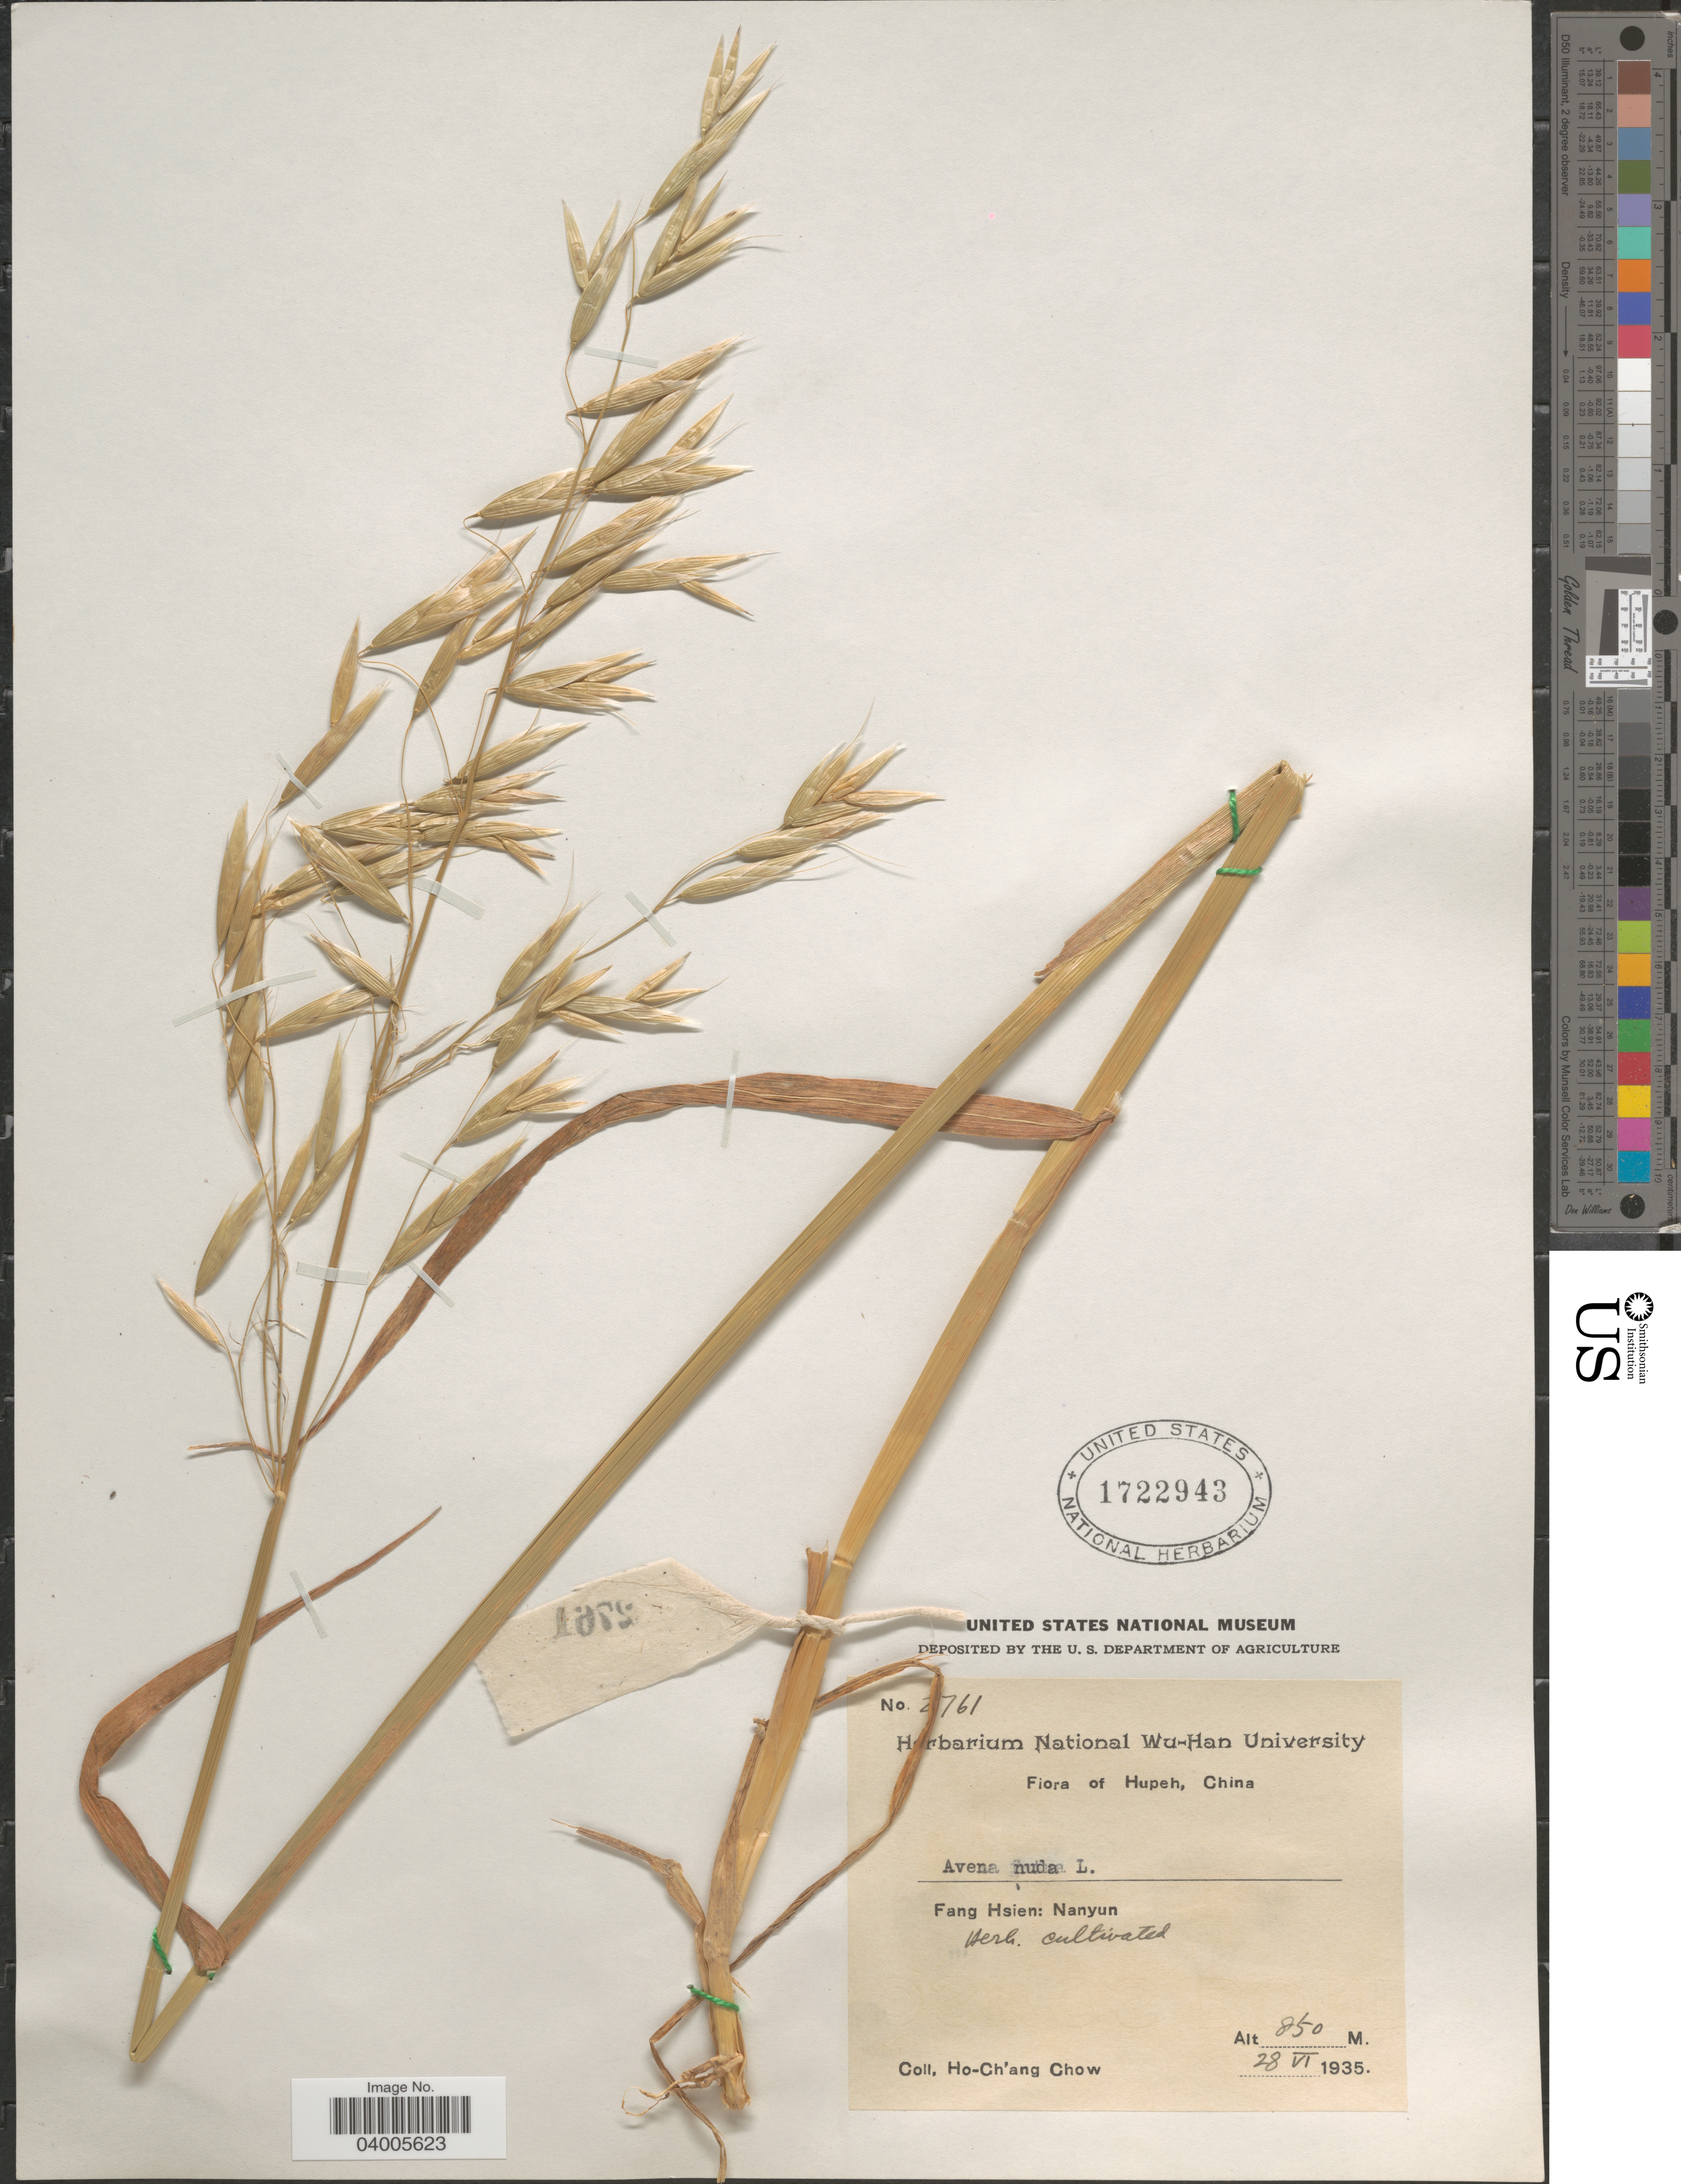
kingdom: Plantae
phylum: Tracheophyta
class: Liliopsida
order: Poales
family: Poaceae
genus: Avena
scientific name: Avena nuda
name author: L.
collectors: H. Chow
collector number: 2761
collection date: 1935-06-28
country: China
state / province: Hubei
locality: Hupeh. Fang Hsien: Nanyun.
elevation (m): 850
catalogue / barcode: US 1722943